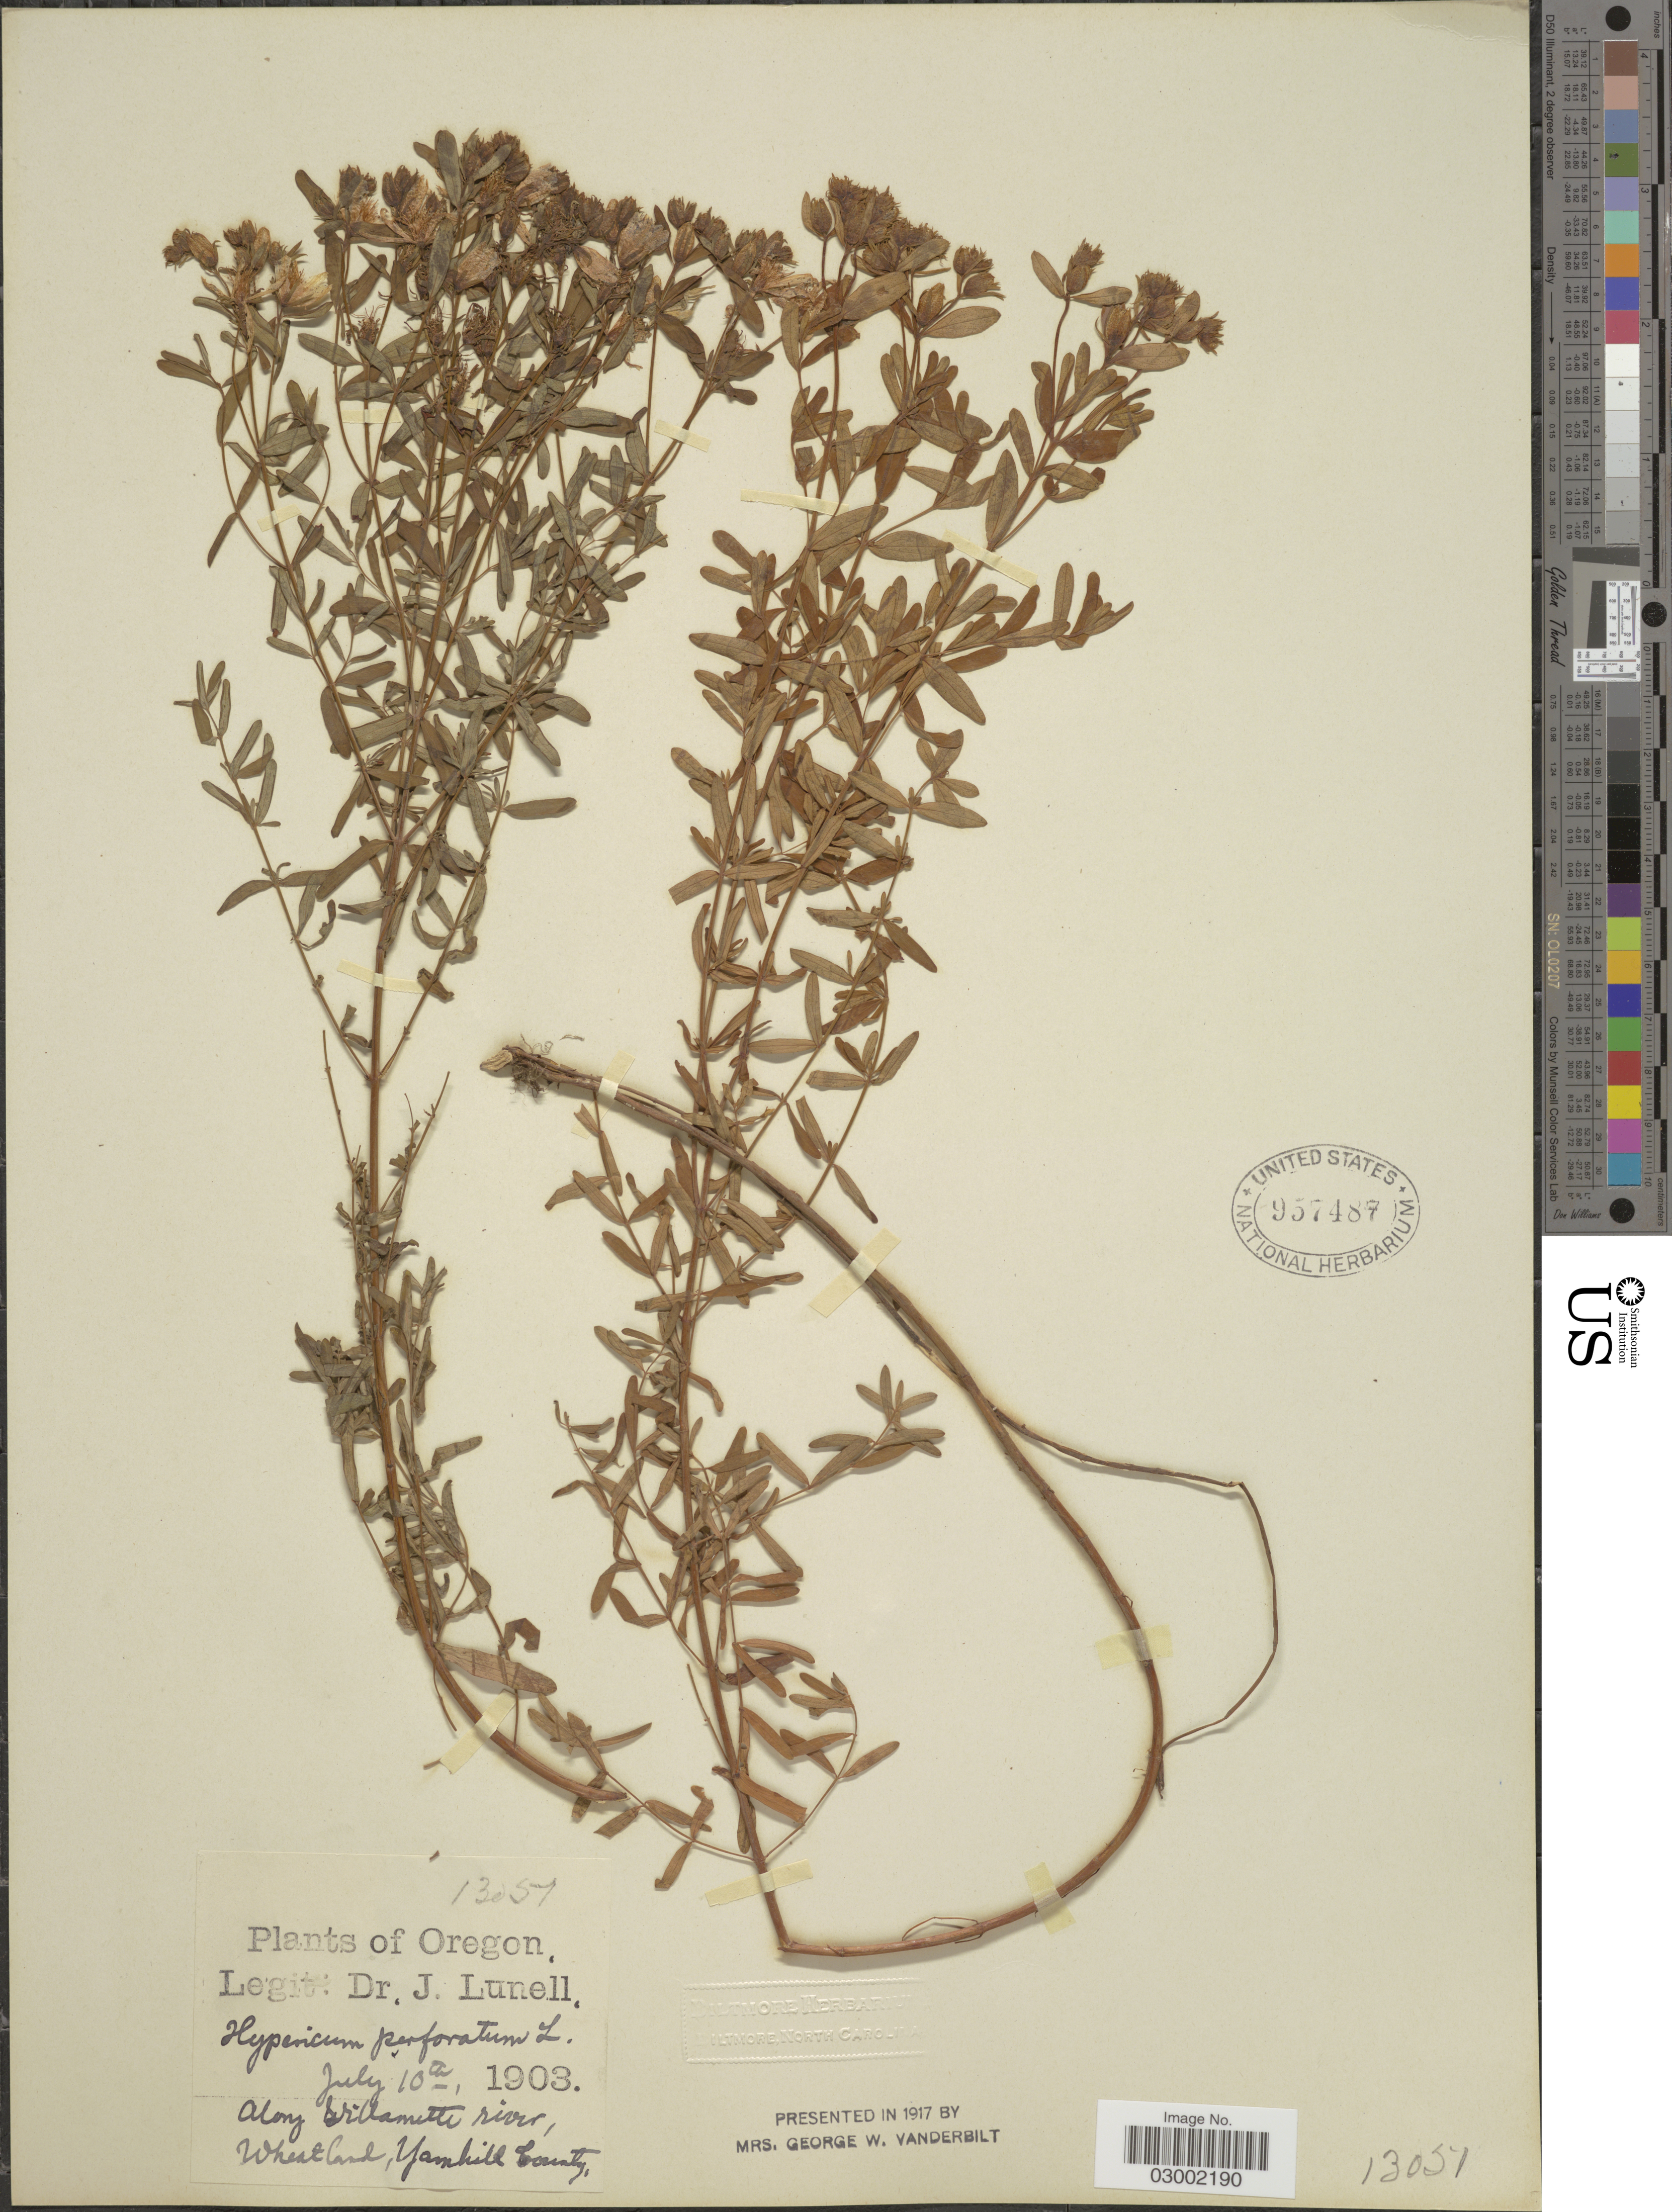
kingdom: Plantae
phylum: Tracheophyta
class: Magnoliopsida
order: Malpighiales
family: Hypericaceae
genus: Hypericum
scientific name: Hypericum perforatum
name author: L.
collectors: J. Lunell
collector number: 13051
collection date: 1903-07-10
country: United States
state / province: Oregon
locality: Along Willamette river, Wheat Card, Yamhill County.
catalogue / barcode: US 957487